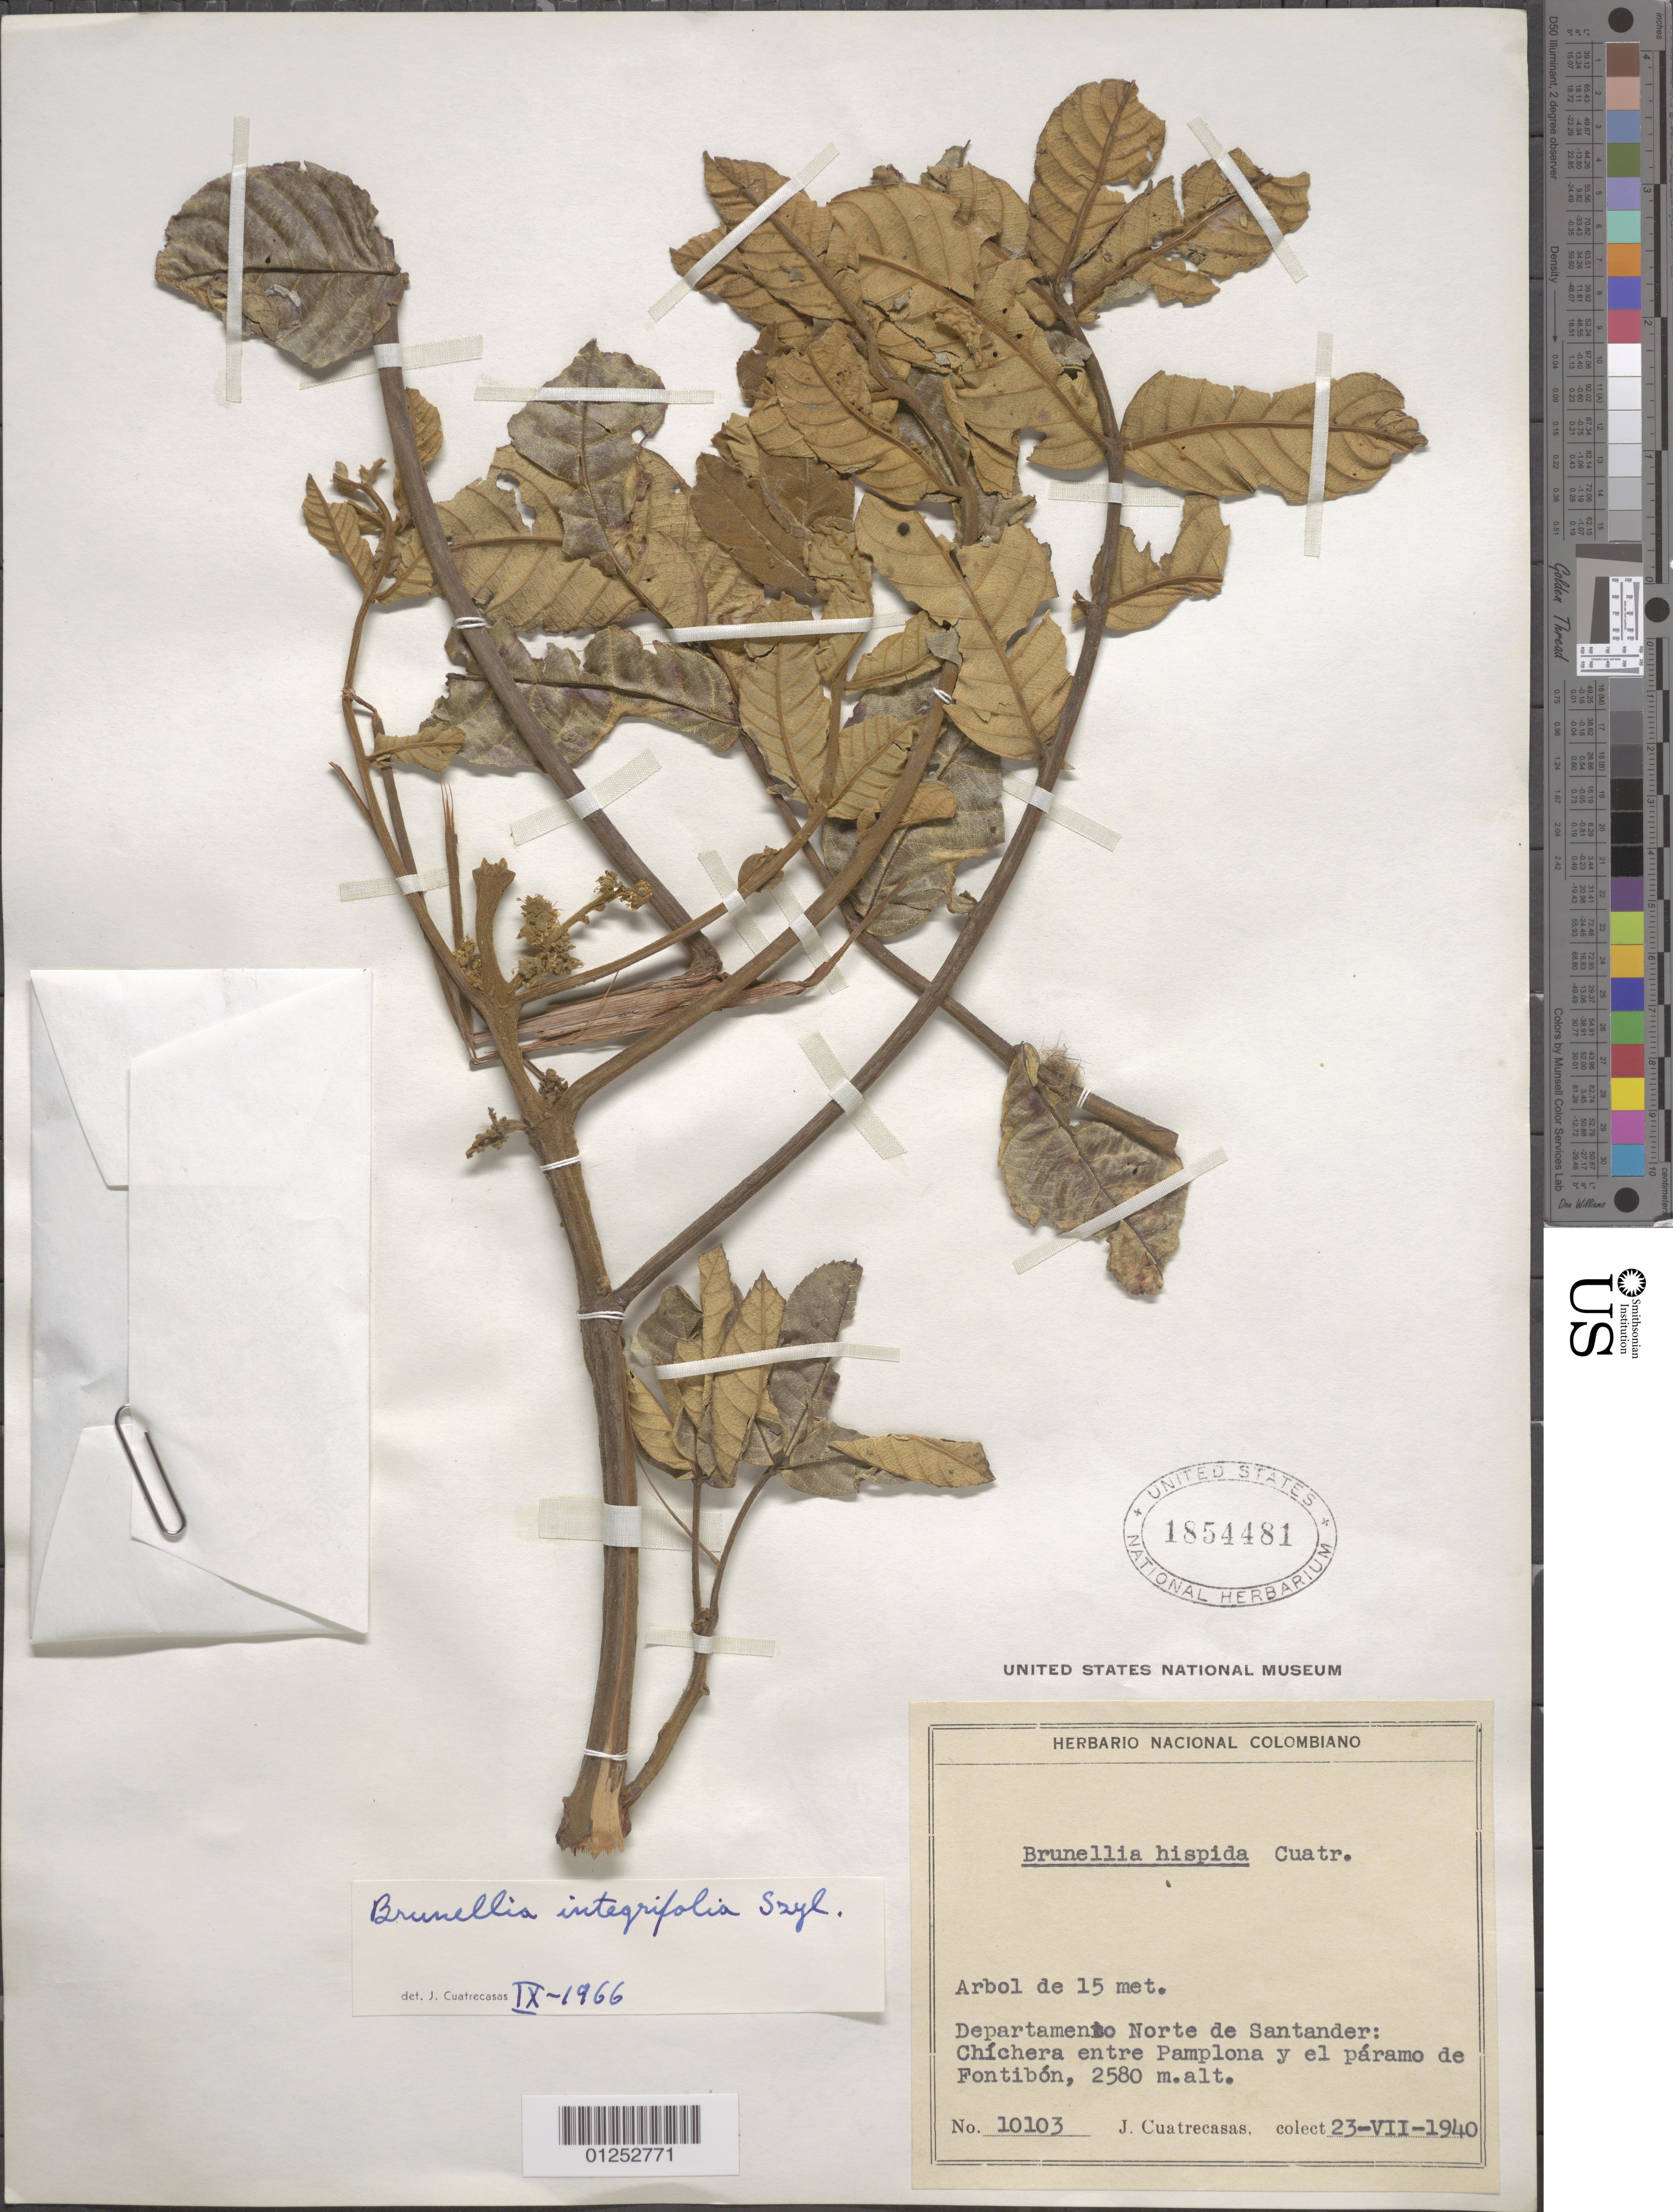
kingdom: Plantae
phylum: Tracheophyta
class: Magnoliopsida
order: Oxalidales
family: Brunelliaceae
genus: Brunellia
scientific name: Brunellia integrifolia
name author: Szyszyl.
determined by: Cuatrecasas, J.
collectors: J. Cuatrecasas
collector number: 10103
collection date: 1940-07-23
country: Colombia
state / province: Norte de Santander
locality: Chíchera entre Pamplona y el páramo de Fontibón.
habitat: Paramo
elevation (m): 2580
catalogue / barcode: US 1854481